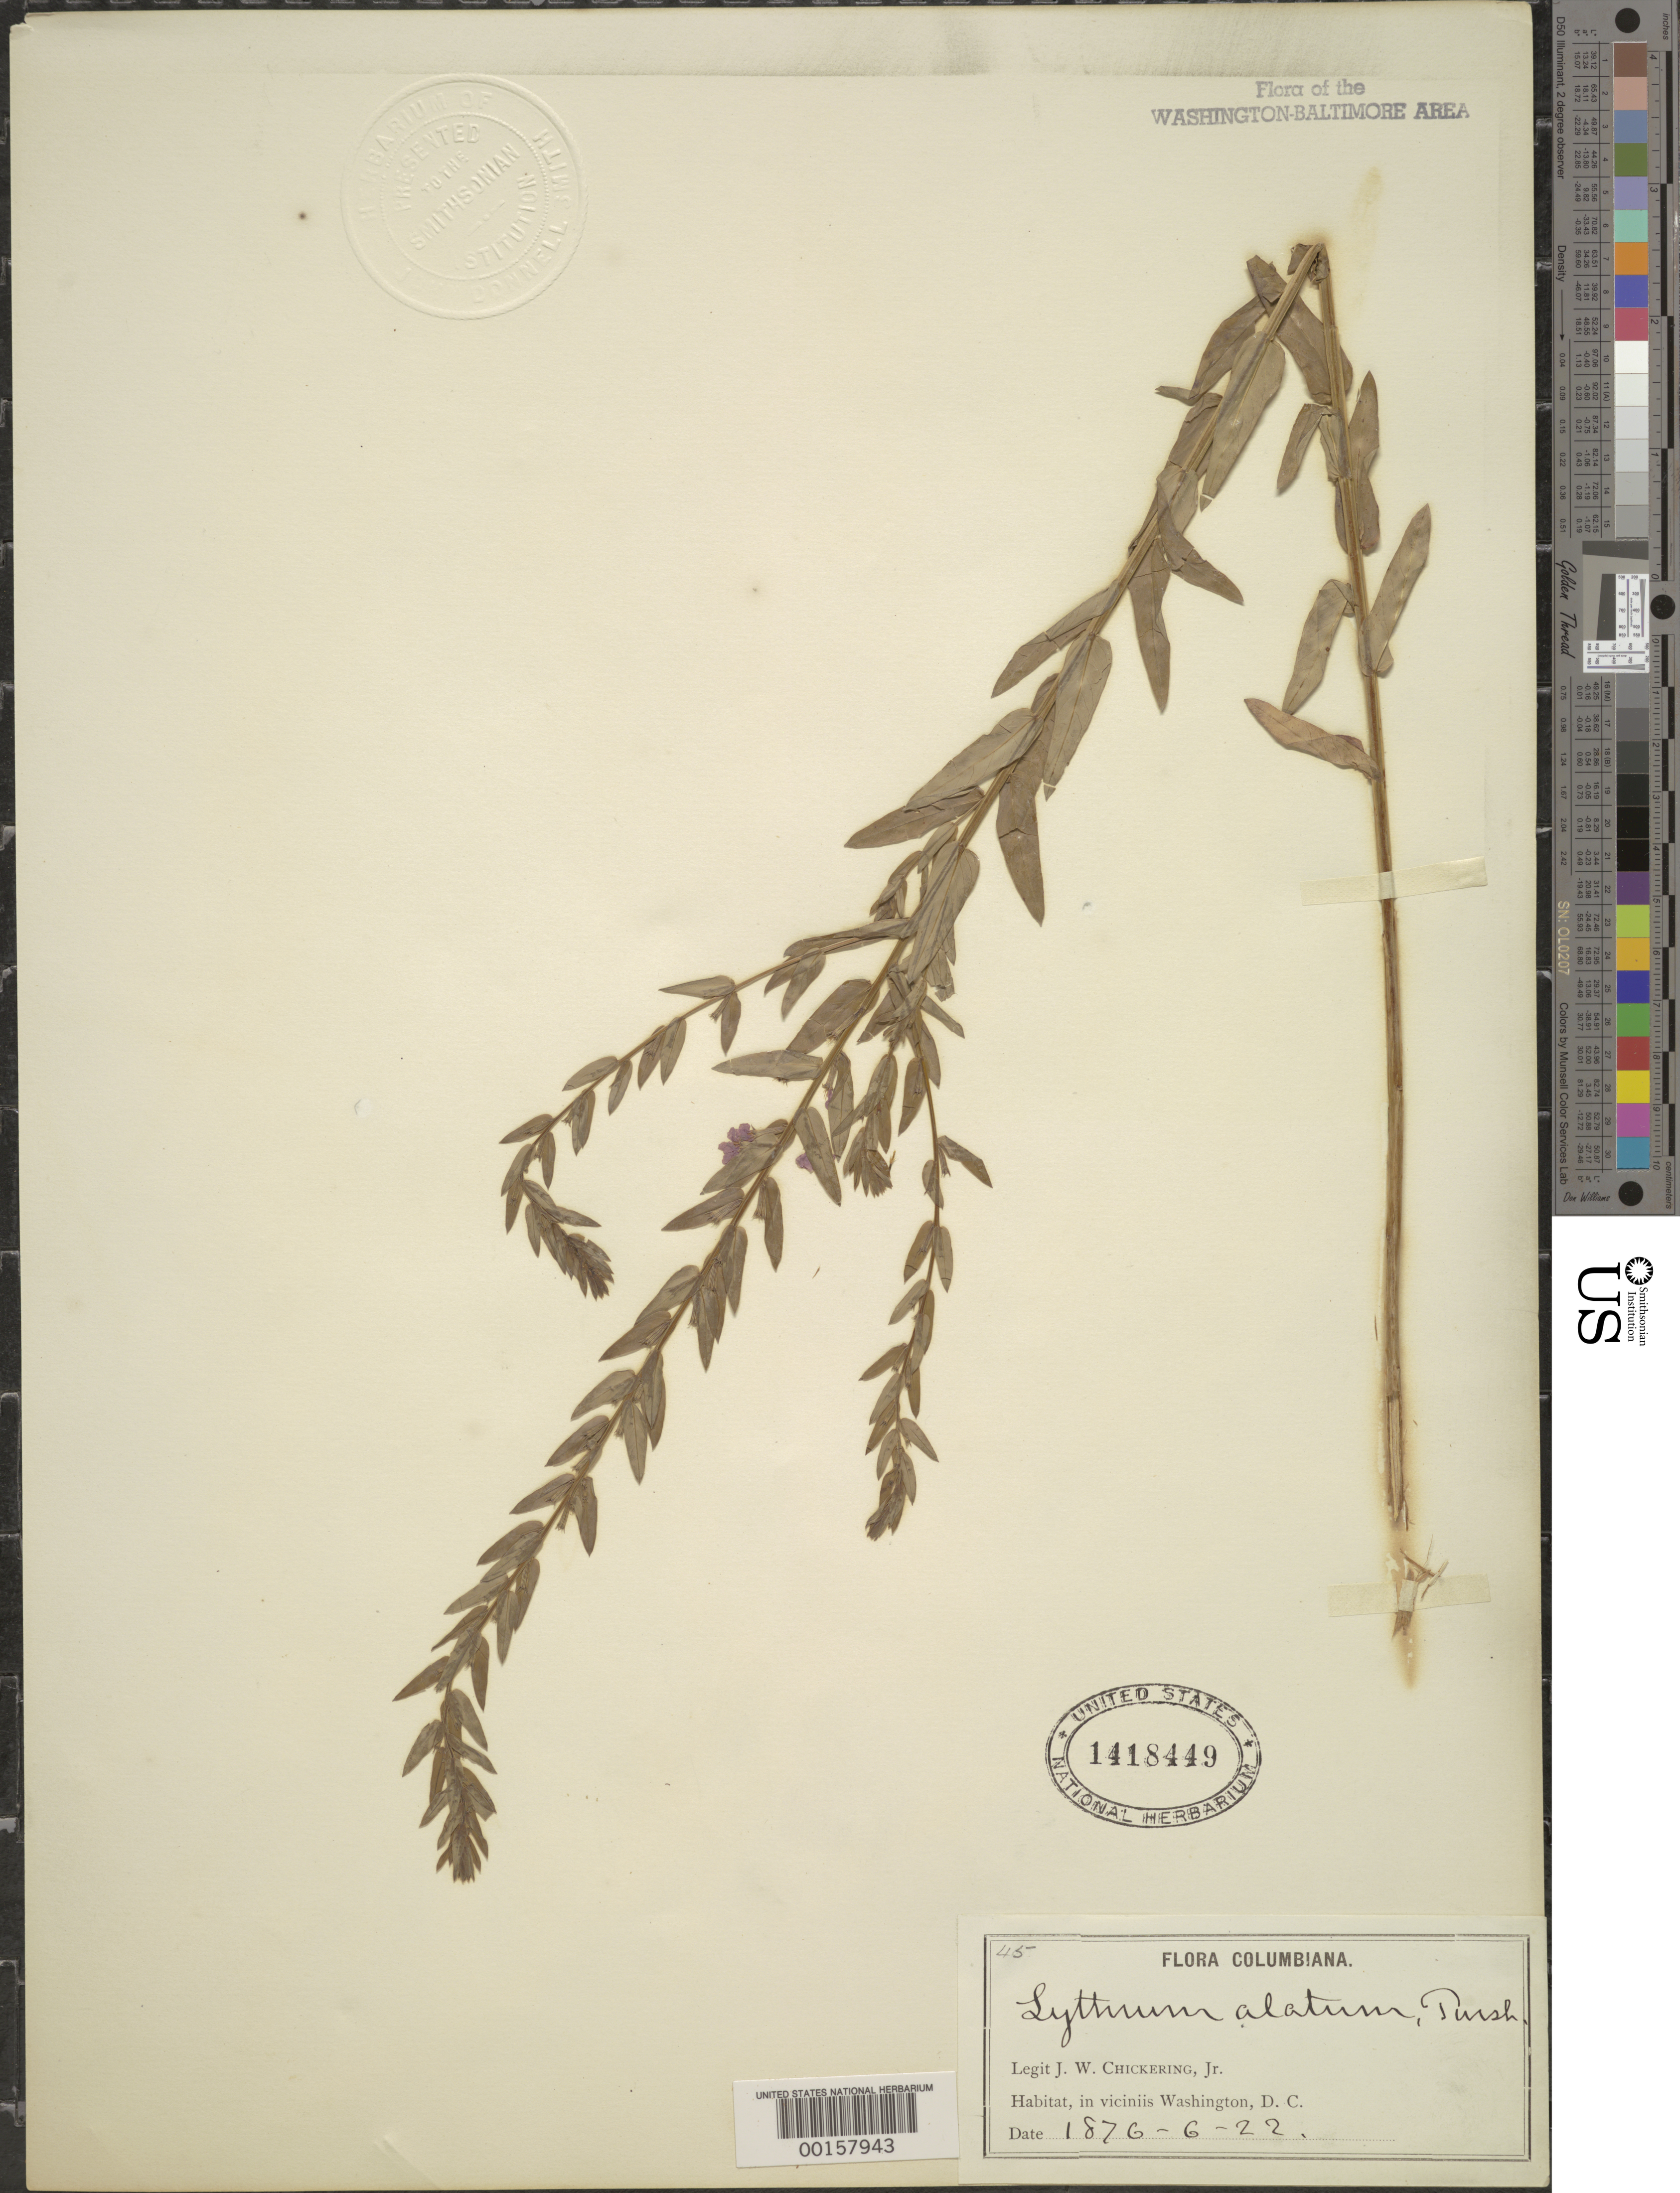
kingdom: Plantae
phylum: Tracheophyta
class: Magnoliopsida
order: Myrtales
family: Lythraceae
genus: Lythrum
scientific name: Lythrum alatum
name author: Pursh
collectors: J. W. Chickering Jr.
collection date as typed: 22 Jun 1876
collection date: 1876-06-22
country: United States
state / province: District of Columbia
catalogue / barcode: US 1418449